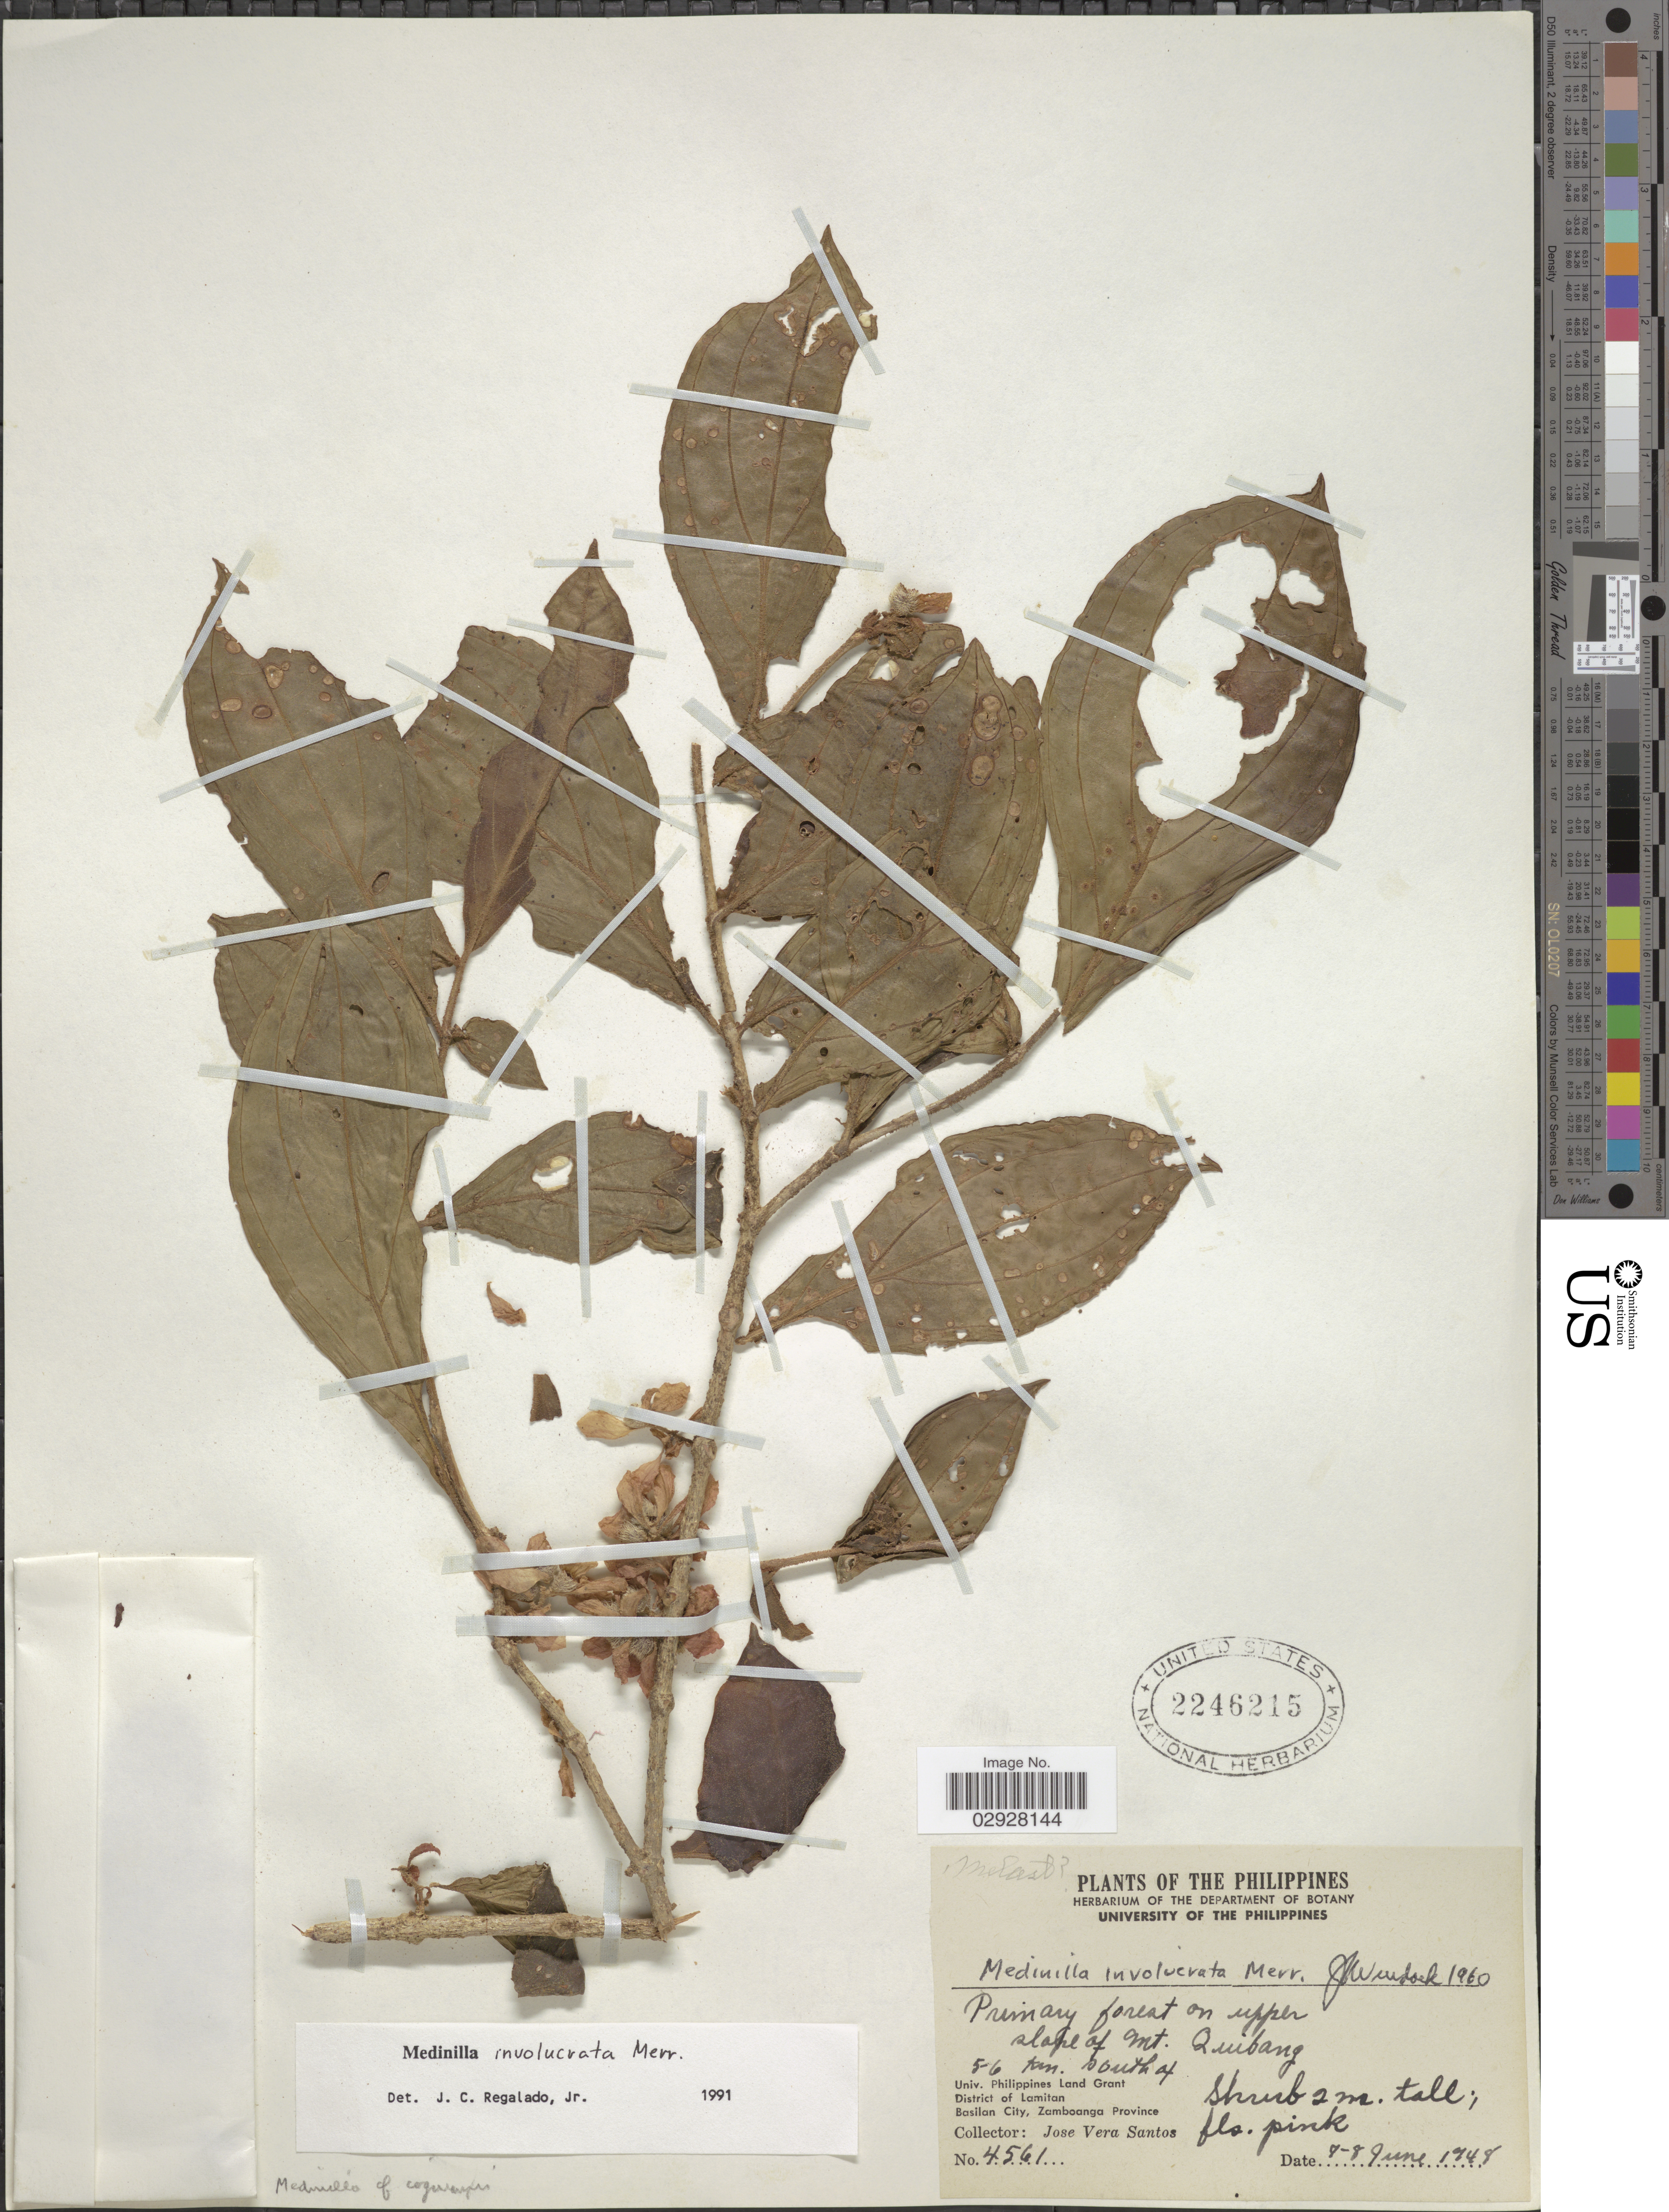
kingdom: Plantae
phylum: Tracheophyta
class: Magnoliopsida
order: Myrtales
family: Melastomataceae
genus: Medinilla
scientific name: Medinilla involucrata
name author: Merr.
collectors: J. Santos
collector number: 4561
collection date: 1948-06-07/1948-06-08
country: Philippines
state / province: Zamboanga Peninsula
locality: Primary forest on upper slope of Mt. Quibang, 5-6 Km. south of Univ Philippines Land Grant, District of Lamitan, Basilan City, Zamboanga Province.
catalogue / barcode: US 2246215